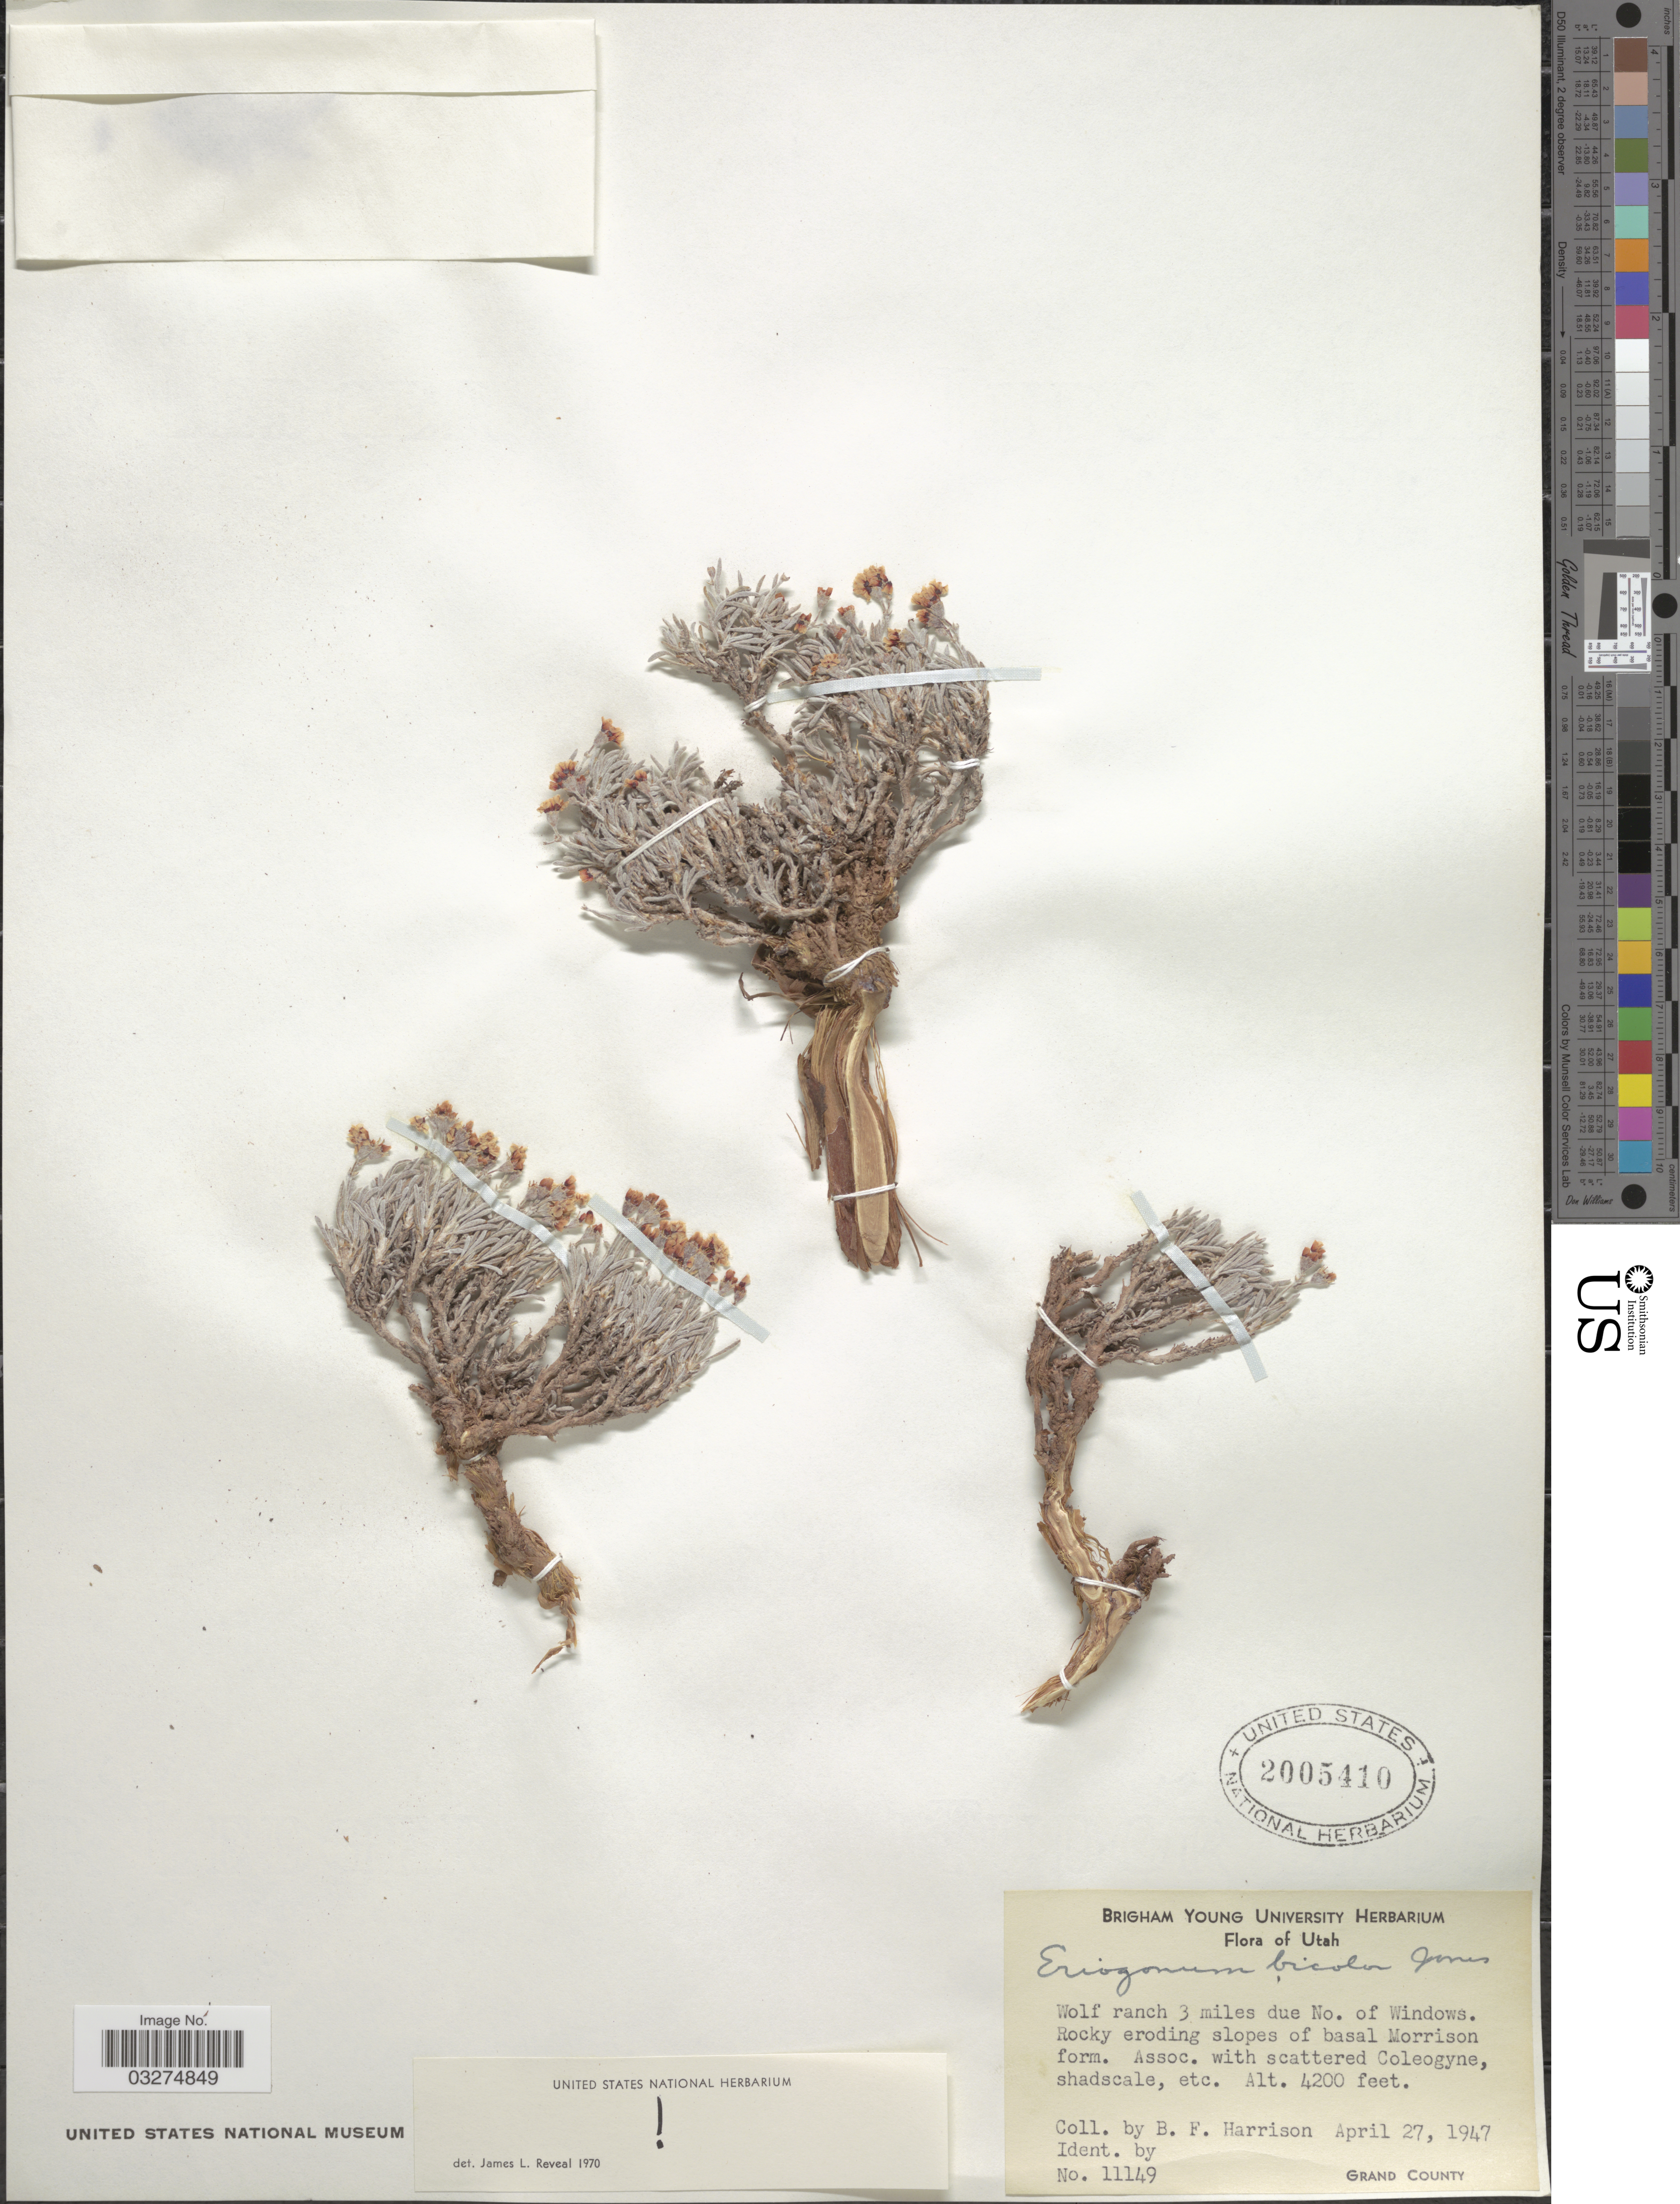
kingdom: Plantae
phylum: Tracheophyta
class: Magnoliopsida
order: Caryophyllales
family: Polygonaceae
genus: Eriogonum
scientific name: Eriogonum bicolor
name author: M.E. Jones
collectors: B. F. Harrison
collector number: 11149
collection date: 1947-04-27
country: United States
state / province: Utah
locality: Wolf ranch 3 miles due No. of Windows. Rocky eroding slopes of basal Morrison form. Grand County.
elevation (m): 1280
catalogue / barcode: US 2005410